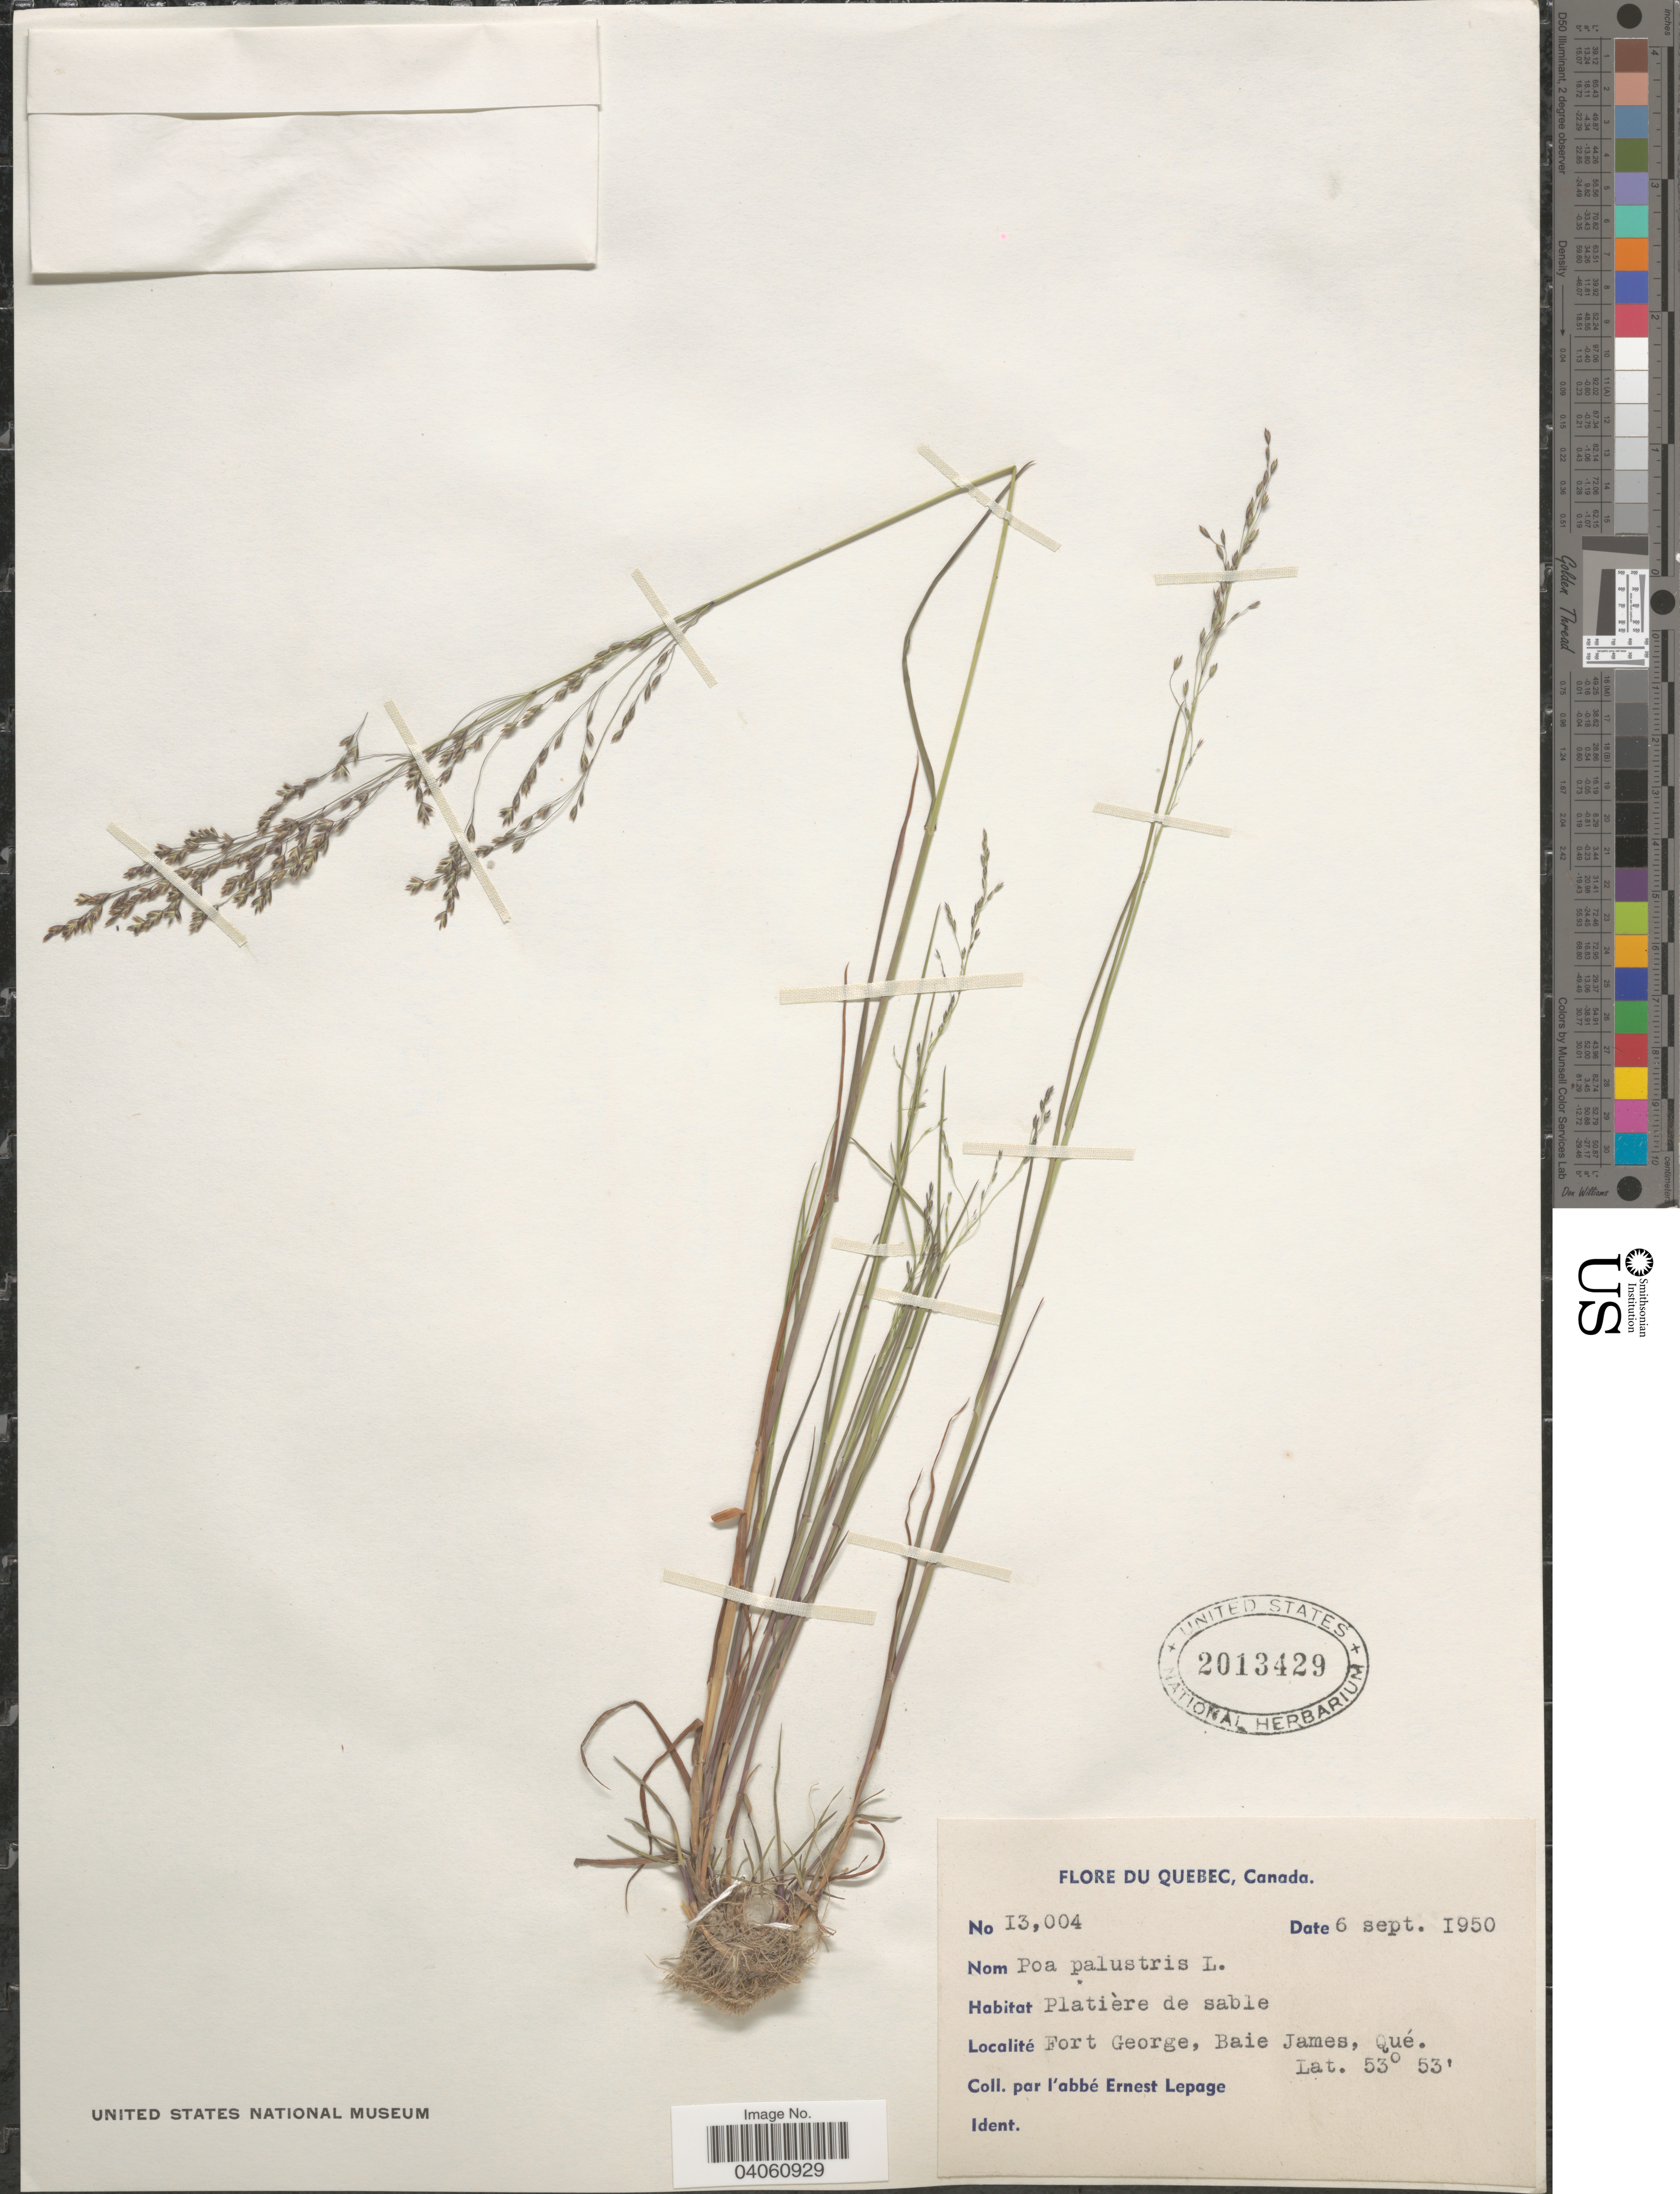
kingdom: Plantae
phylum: Tracheophyta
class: Liliopsida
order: Poales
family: Poaceae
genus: Poa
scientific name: Poa palustris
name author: L.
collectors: E. Lepage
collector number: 13004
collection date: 1950-09-06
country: Canada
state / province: Quebec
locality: Fort George, Baie James.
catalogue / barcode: US 2013429